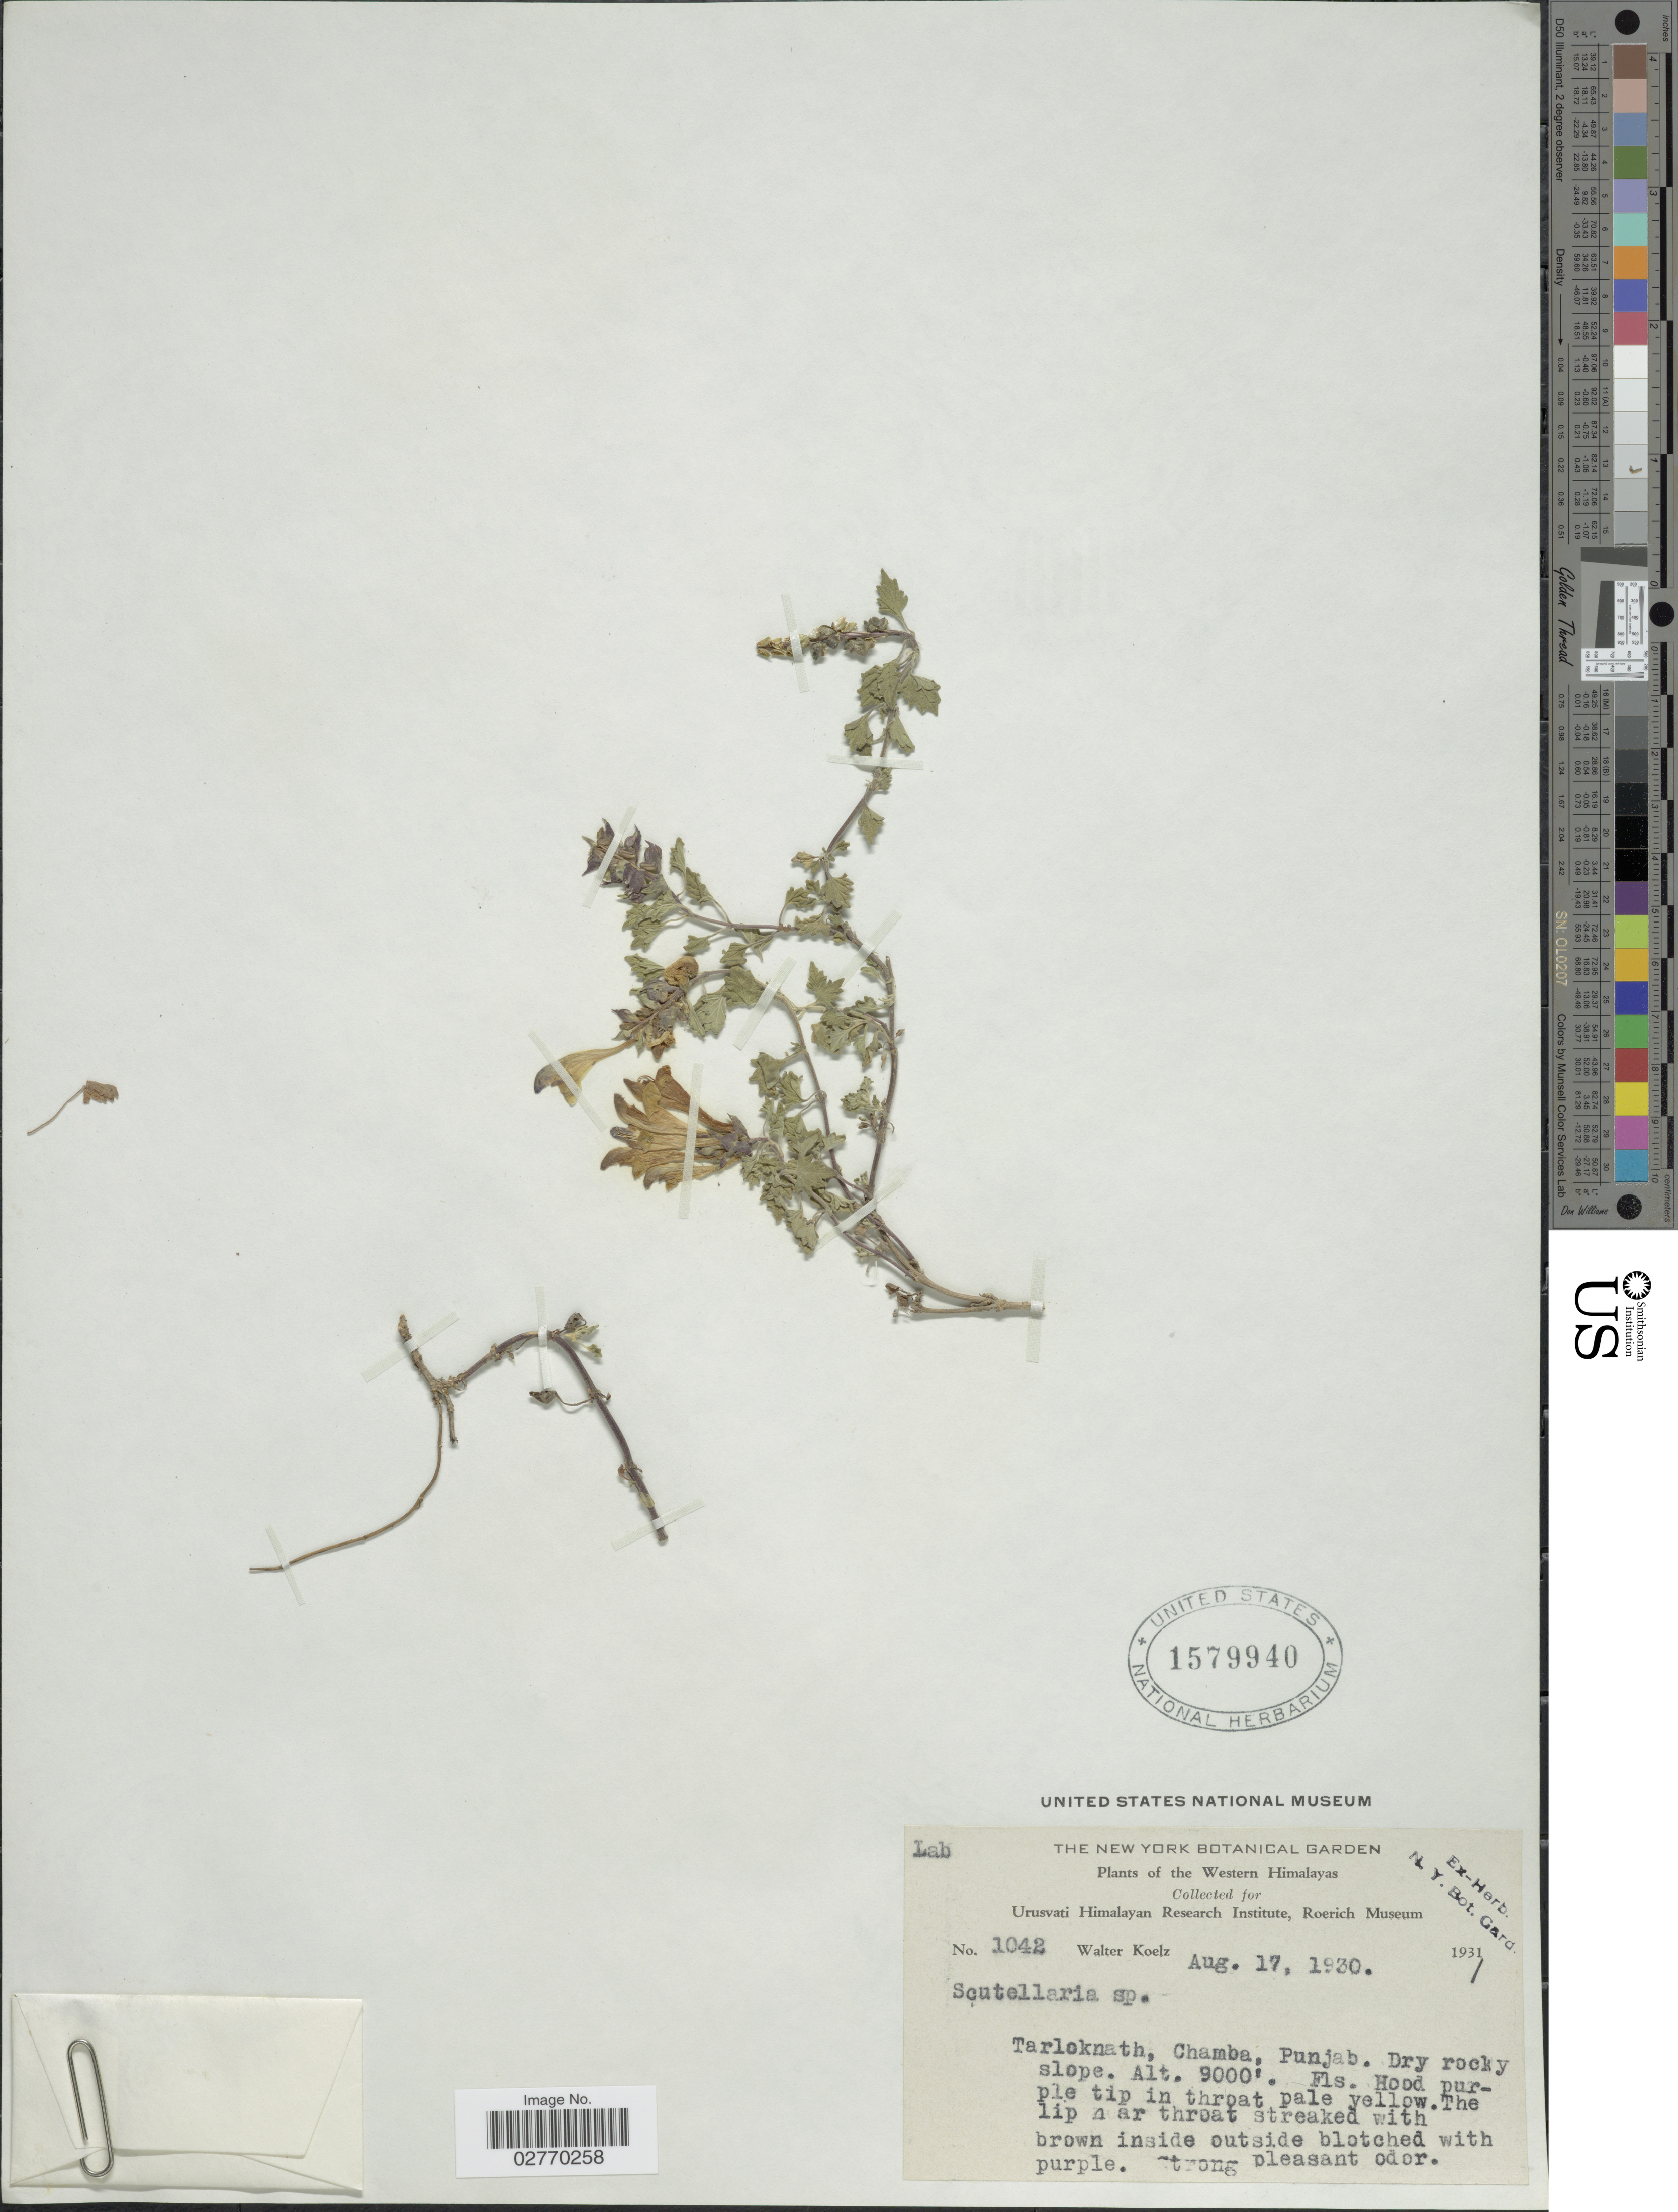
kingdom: Plantae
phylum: Tracheophyta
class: Magnoliopsida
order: Lamiales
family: Lamiaceae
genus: Scutellaria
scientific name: Scutellaria sp.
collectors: W. N. Koelz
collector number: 1042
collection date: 1930-08-17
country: India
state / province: Himachal Pradesh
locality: Western Himalayas. Tarloknath, Chamba.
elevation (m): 2743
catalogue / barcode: US 1579940